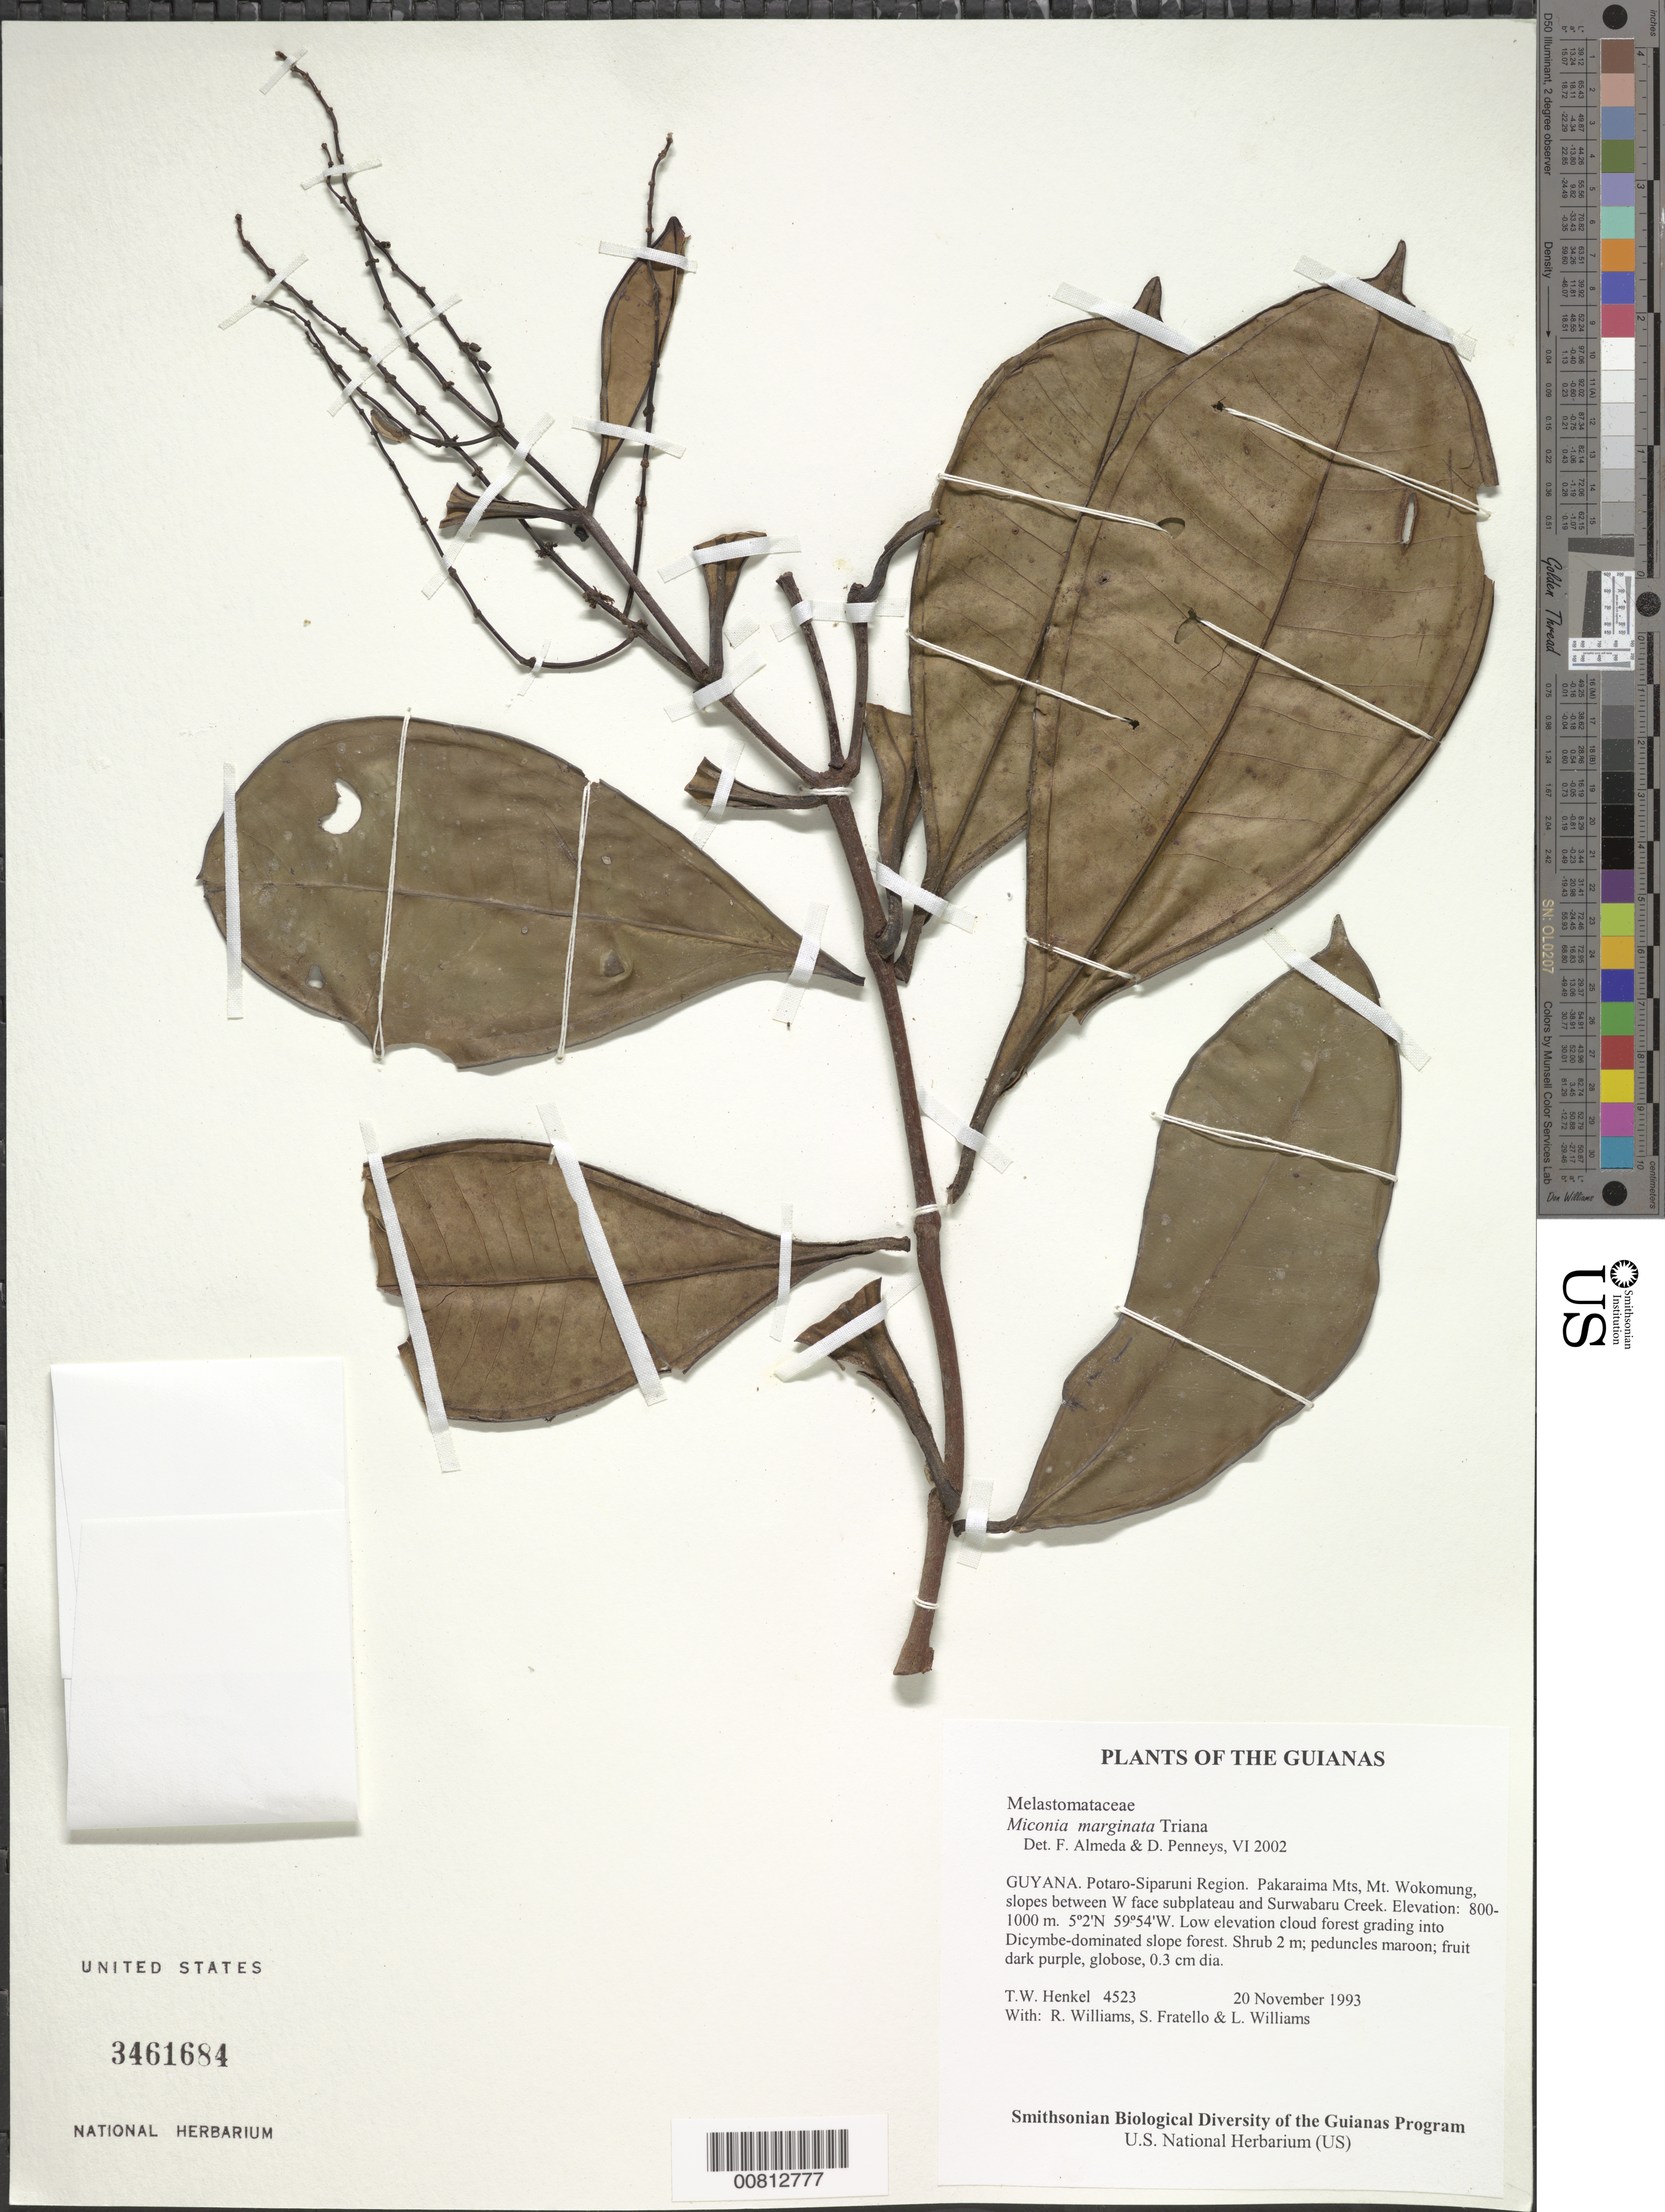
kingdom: Plantae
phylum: Tracheophyta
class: Magnoliopsida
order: Myrtales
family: Melastomataceae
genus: Miconia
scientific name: Miconia marginata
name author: Triana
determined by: Almeda, F.; Penneys, D. S.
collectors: T. Henkel, R. Williams, S. Fratello & L. Williams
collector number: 4523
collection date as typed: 20 November 1993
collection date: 1993-11-20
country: Guyana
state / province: Potaro-Siparuni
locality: Pakaraima Mts, Mt. Wokomung, slopes between W face subplateau and Surwabaru Creek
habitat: Low elevation cloud forest grading into Dicymbe-dominated slope forest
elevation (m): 800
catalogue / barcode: US 3461684